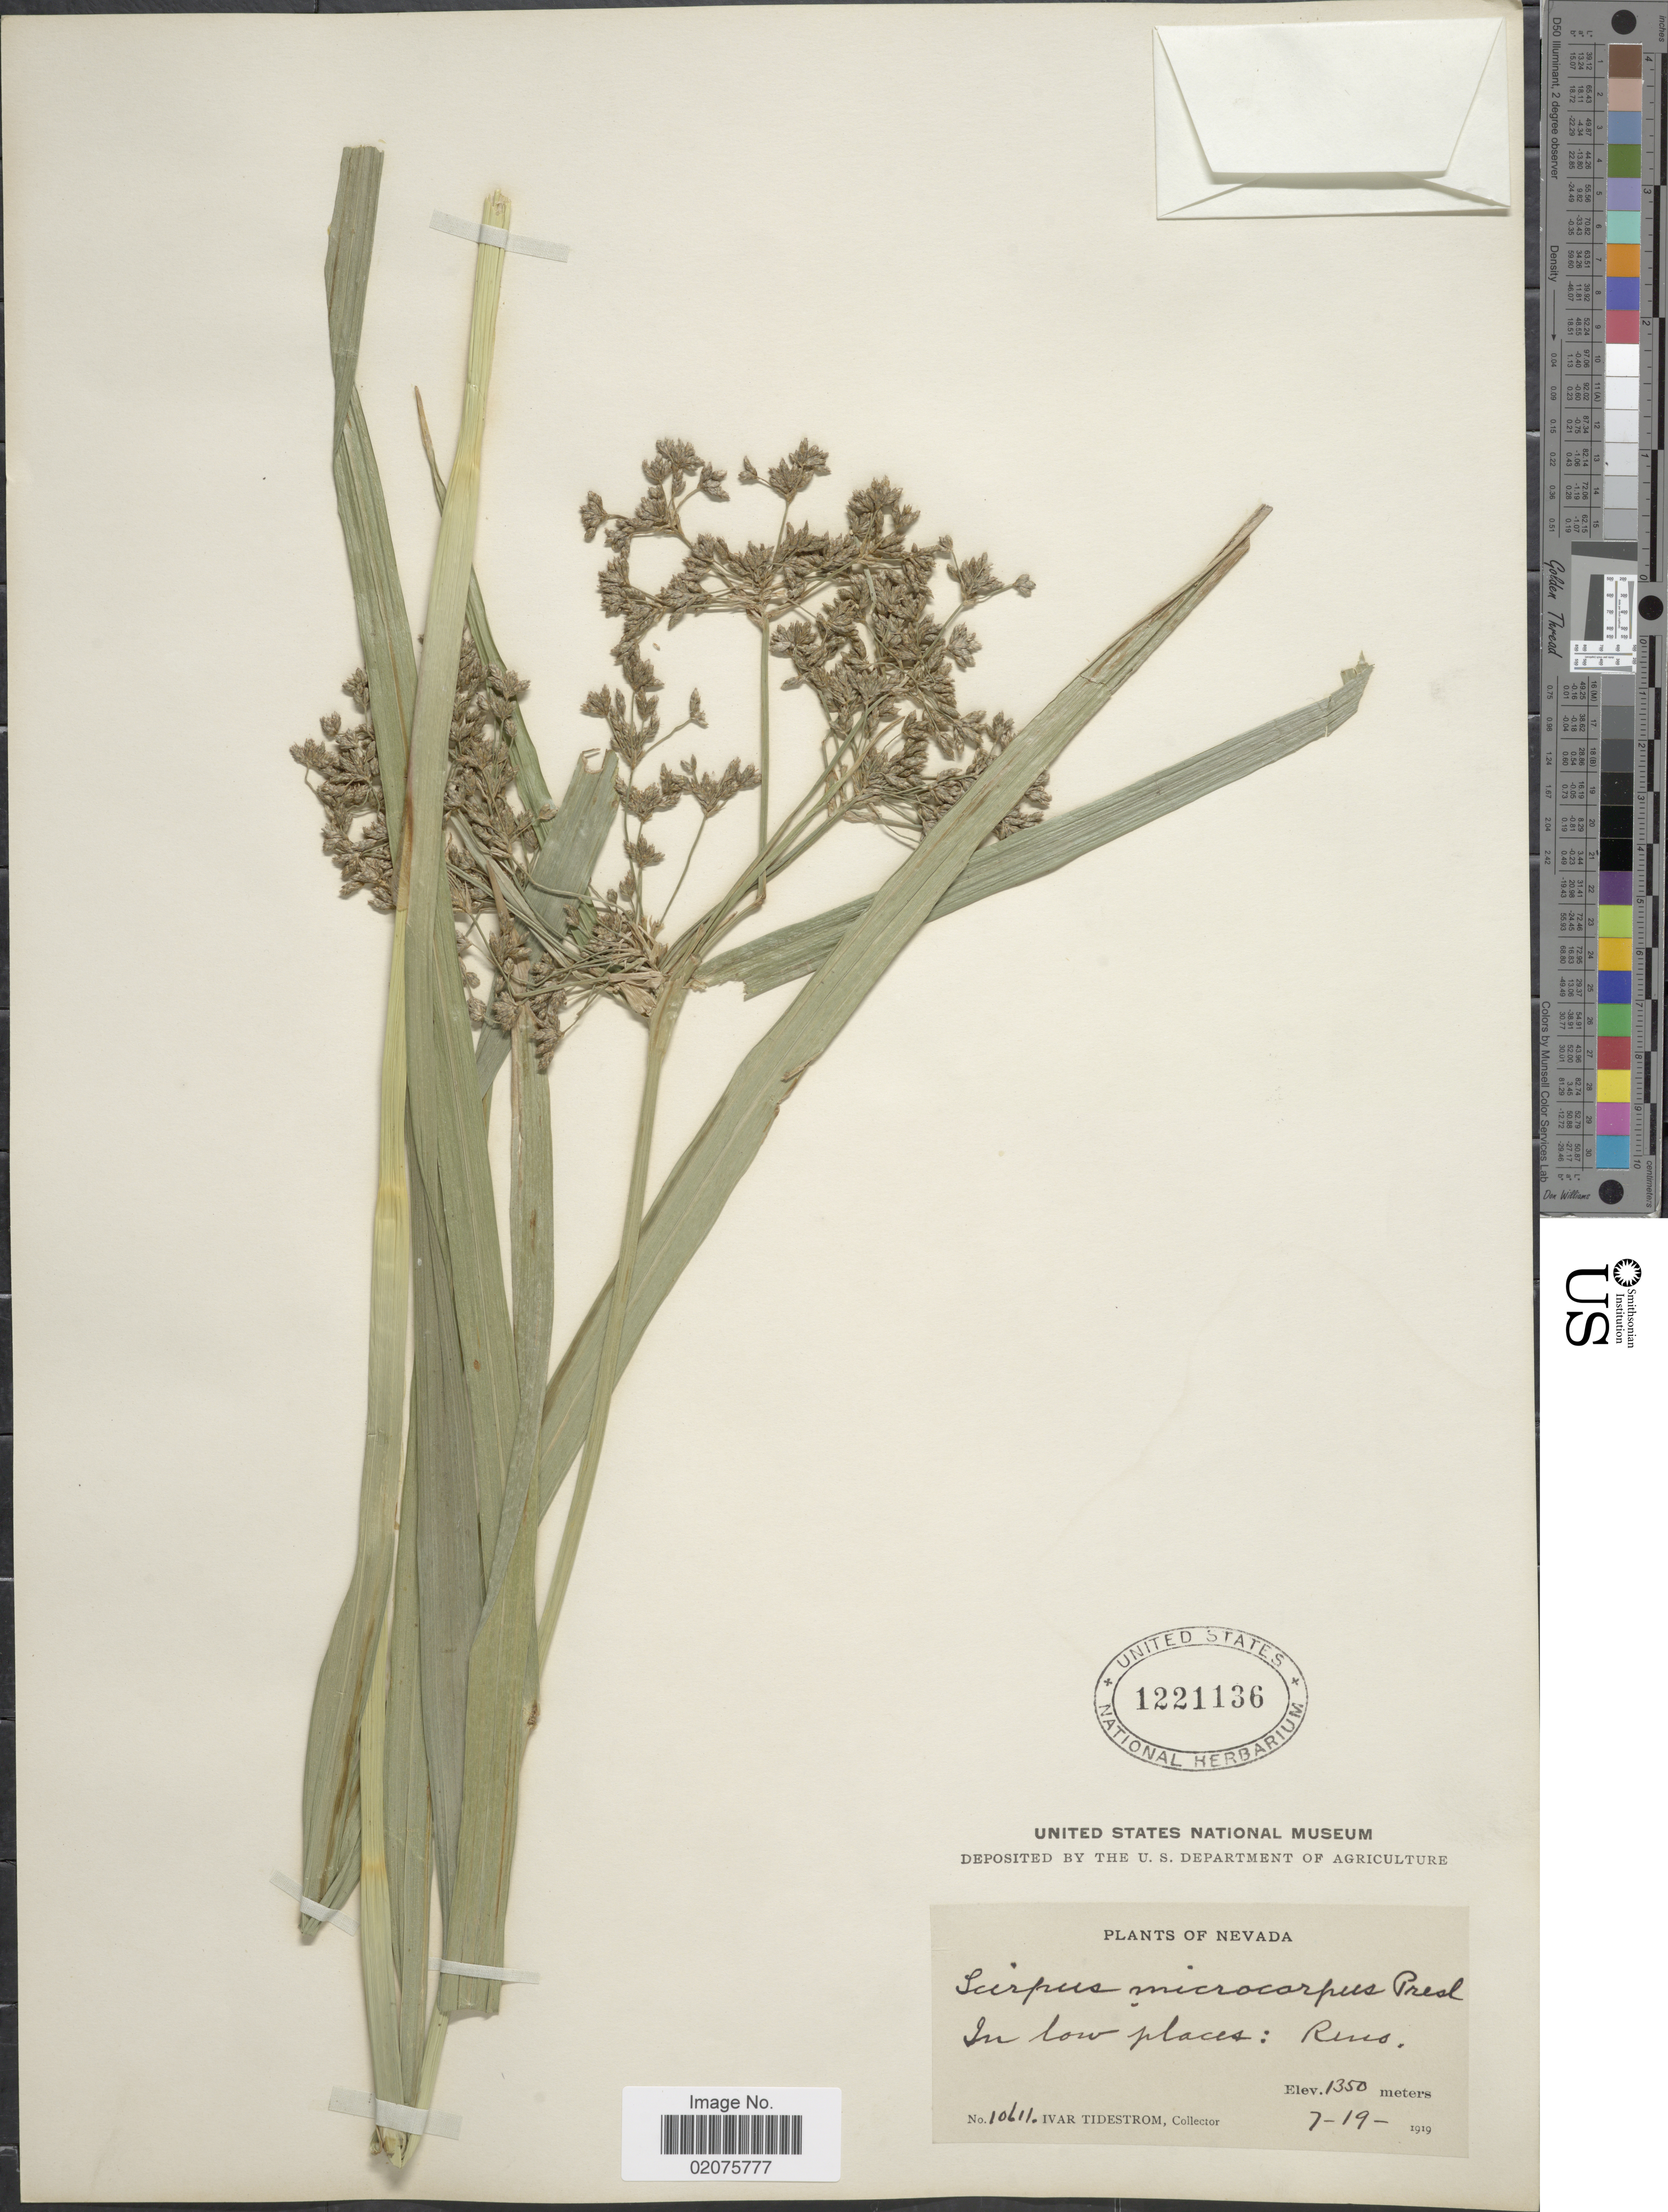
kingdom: Plantae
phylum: Tracheophyta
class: Liliopsida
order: Poales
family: Cyperaceae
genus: Scirpus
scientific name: Scirpus microcarpus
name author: J. Presl & C. Presl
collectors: I. F. Tidestrom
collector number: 10611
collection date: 1919-07-19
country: United States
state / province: Nevada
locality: In low places: Reno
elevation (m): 1350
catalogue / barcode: US 1221136